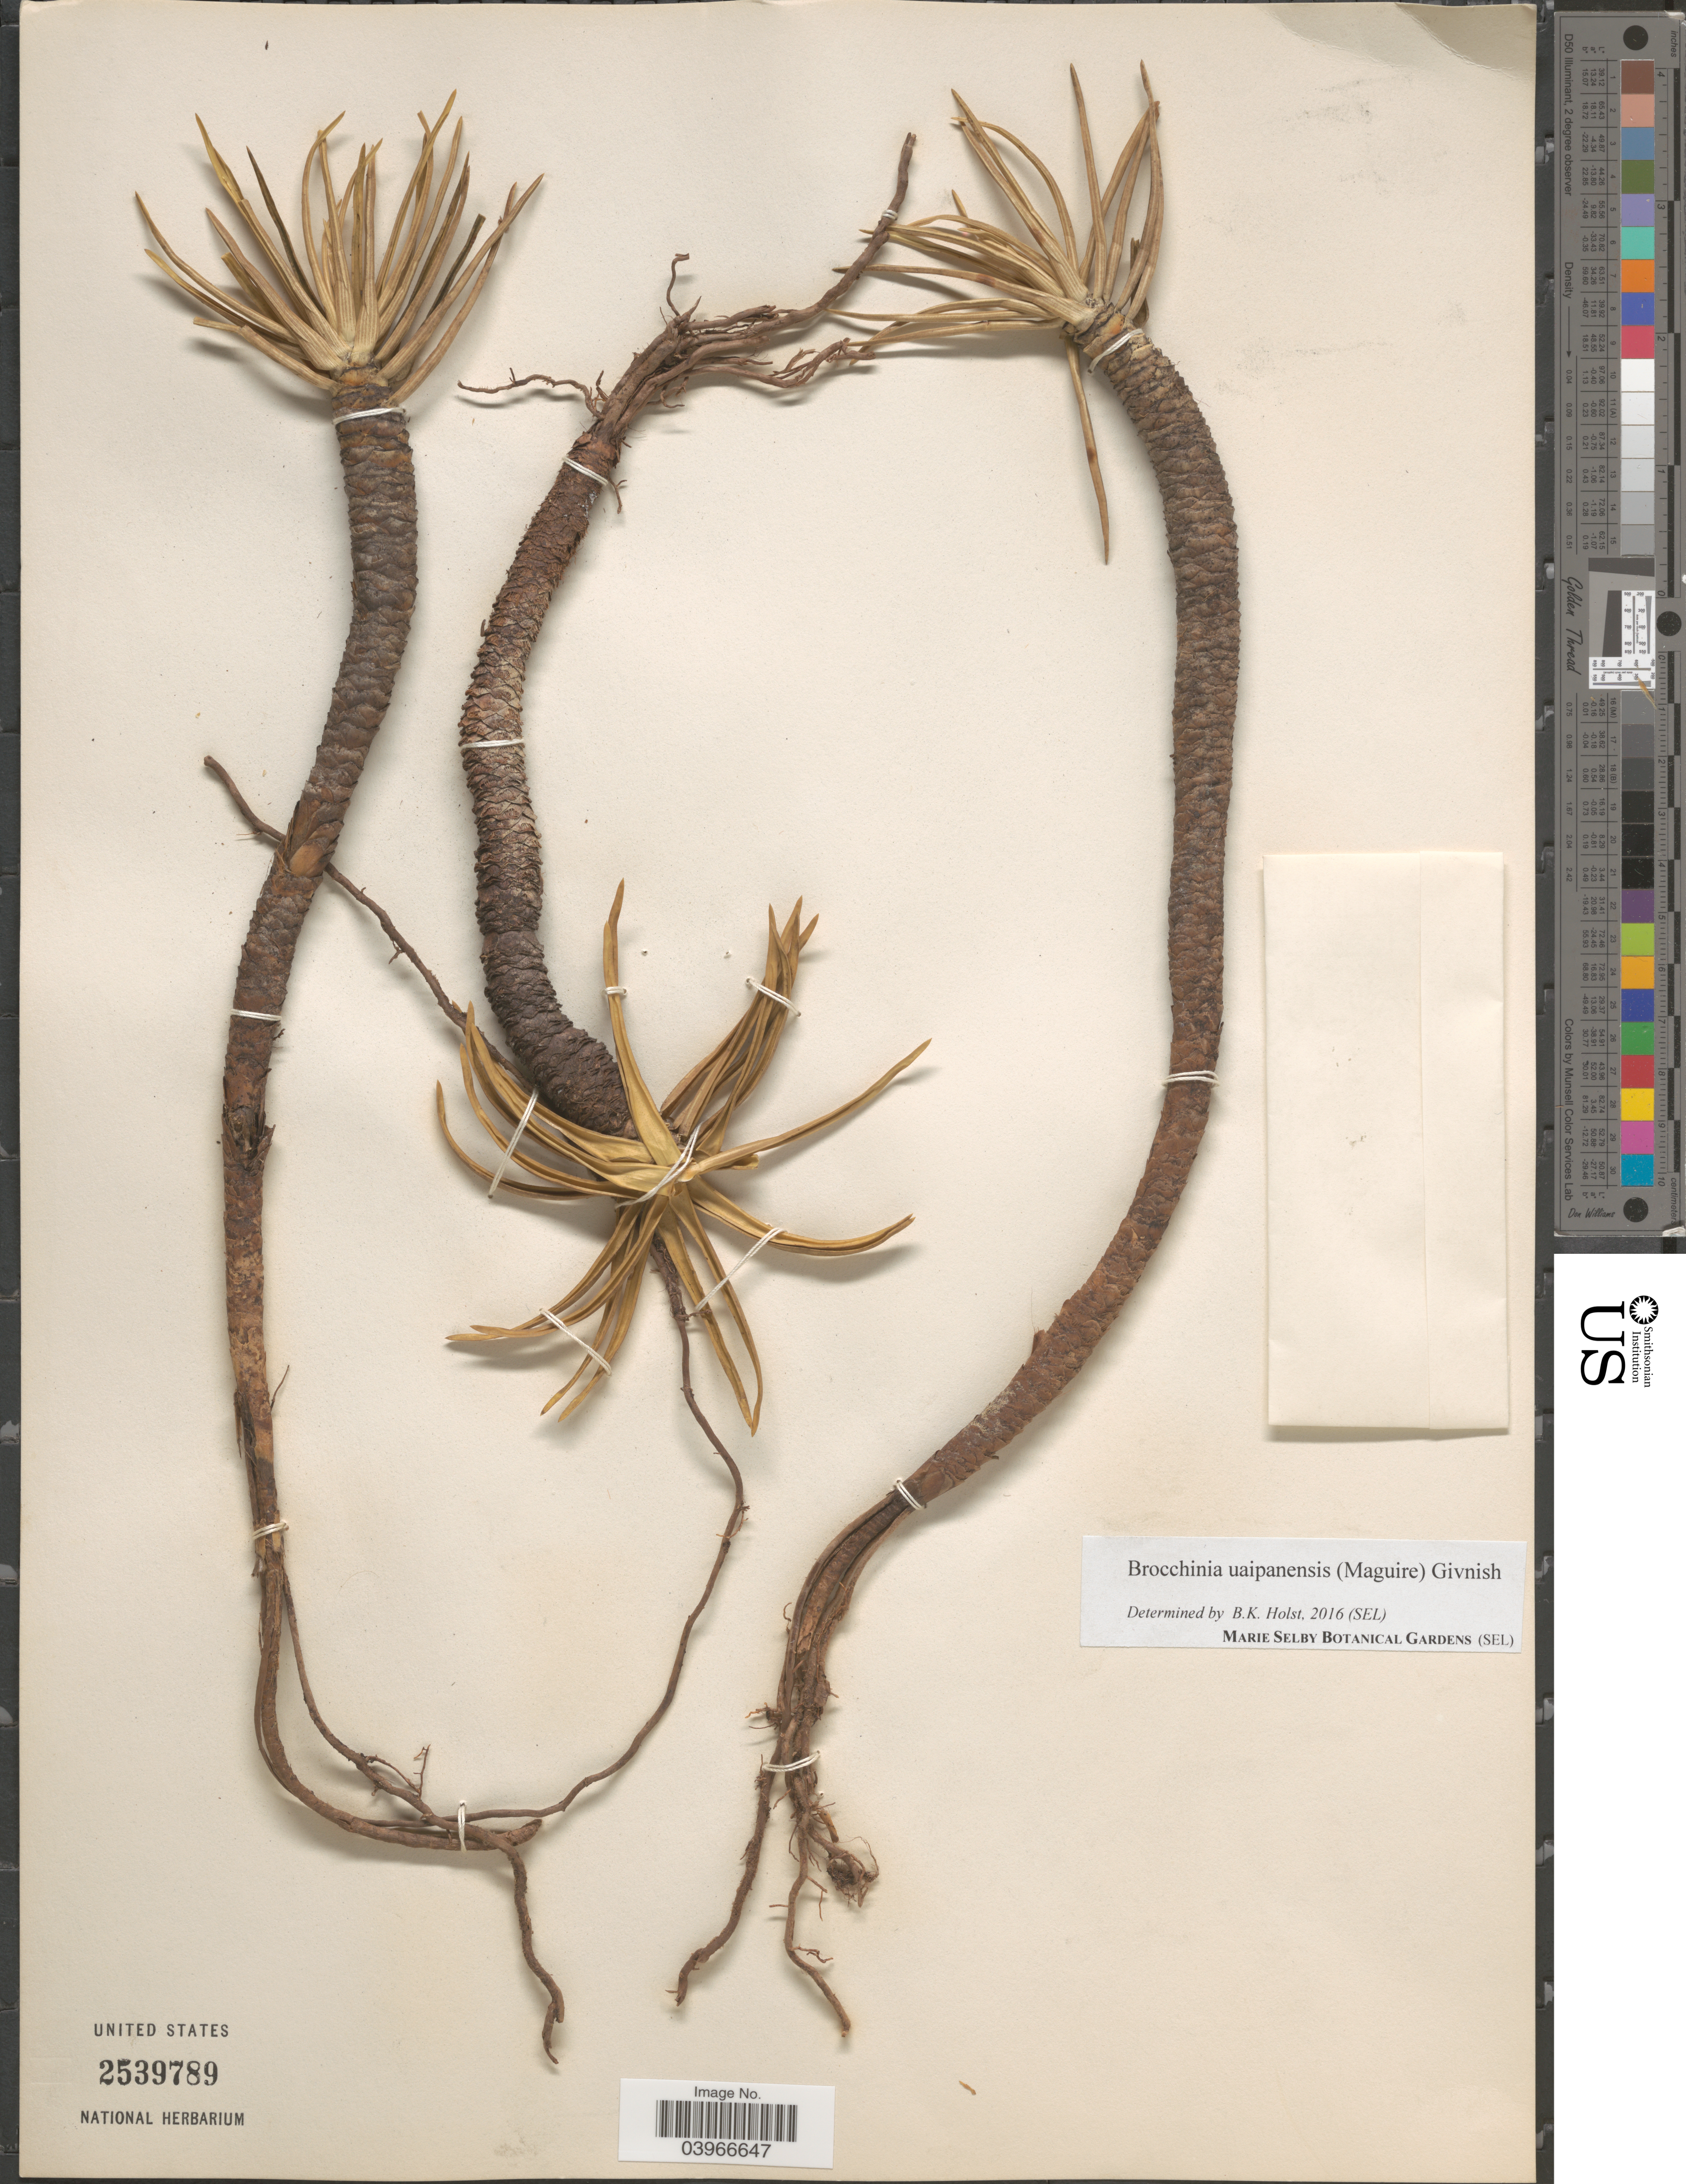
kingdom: Plantae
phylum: Tracheophyta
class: Liliopsida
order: Poales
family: Bromeliaceae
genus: Brocchinia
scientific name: Brocchinia uaipanensis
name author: (Maguire) Givnish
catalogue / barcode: US 2539789